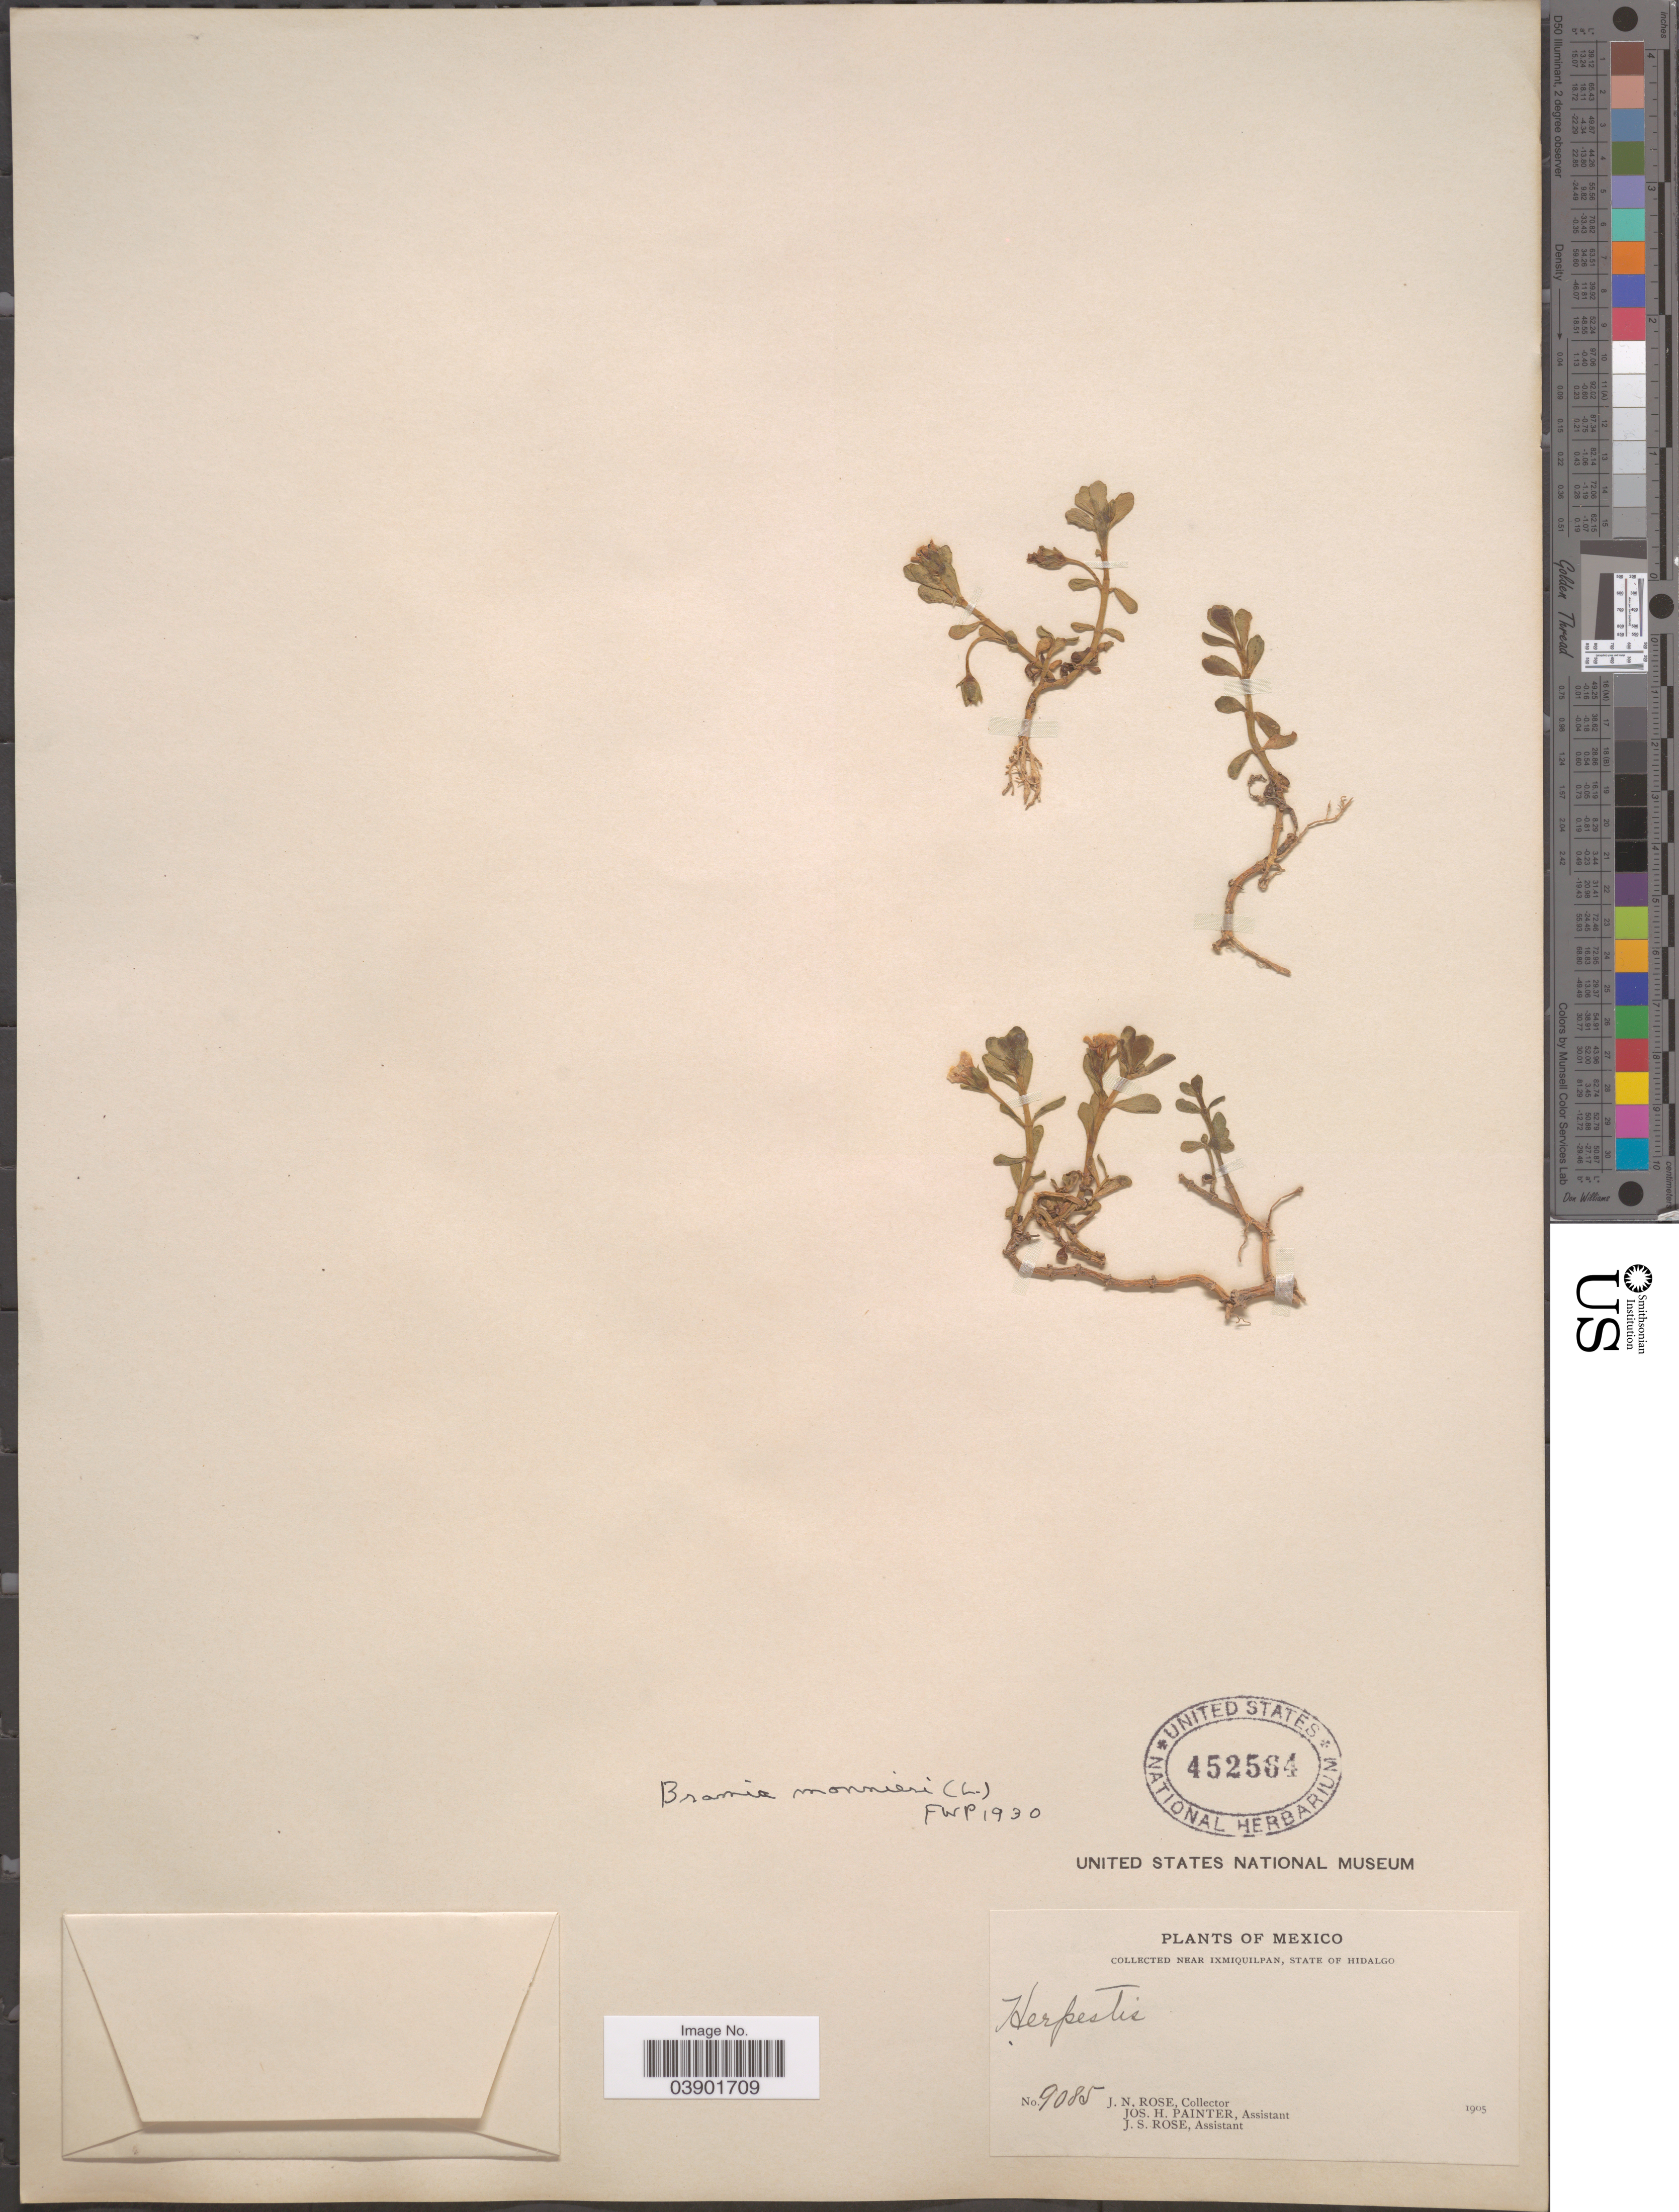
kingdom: Plantae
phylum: Tracheophyta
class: Magnoliopsida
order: Lamiales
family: Plantaginaceae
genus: Bacopa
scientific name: Bacopa monnieri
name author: (L.) Pennell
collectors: J. N. Rose, J. H. Painter & J. S. Rose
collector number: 9085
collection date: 1905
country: Mexico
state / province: Hidalgo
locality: Near Ixmiquilpan.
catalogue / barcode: US 452564